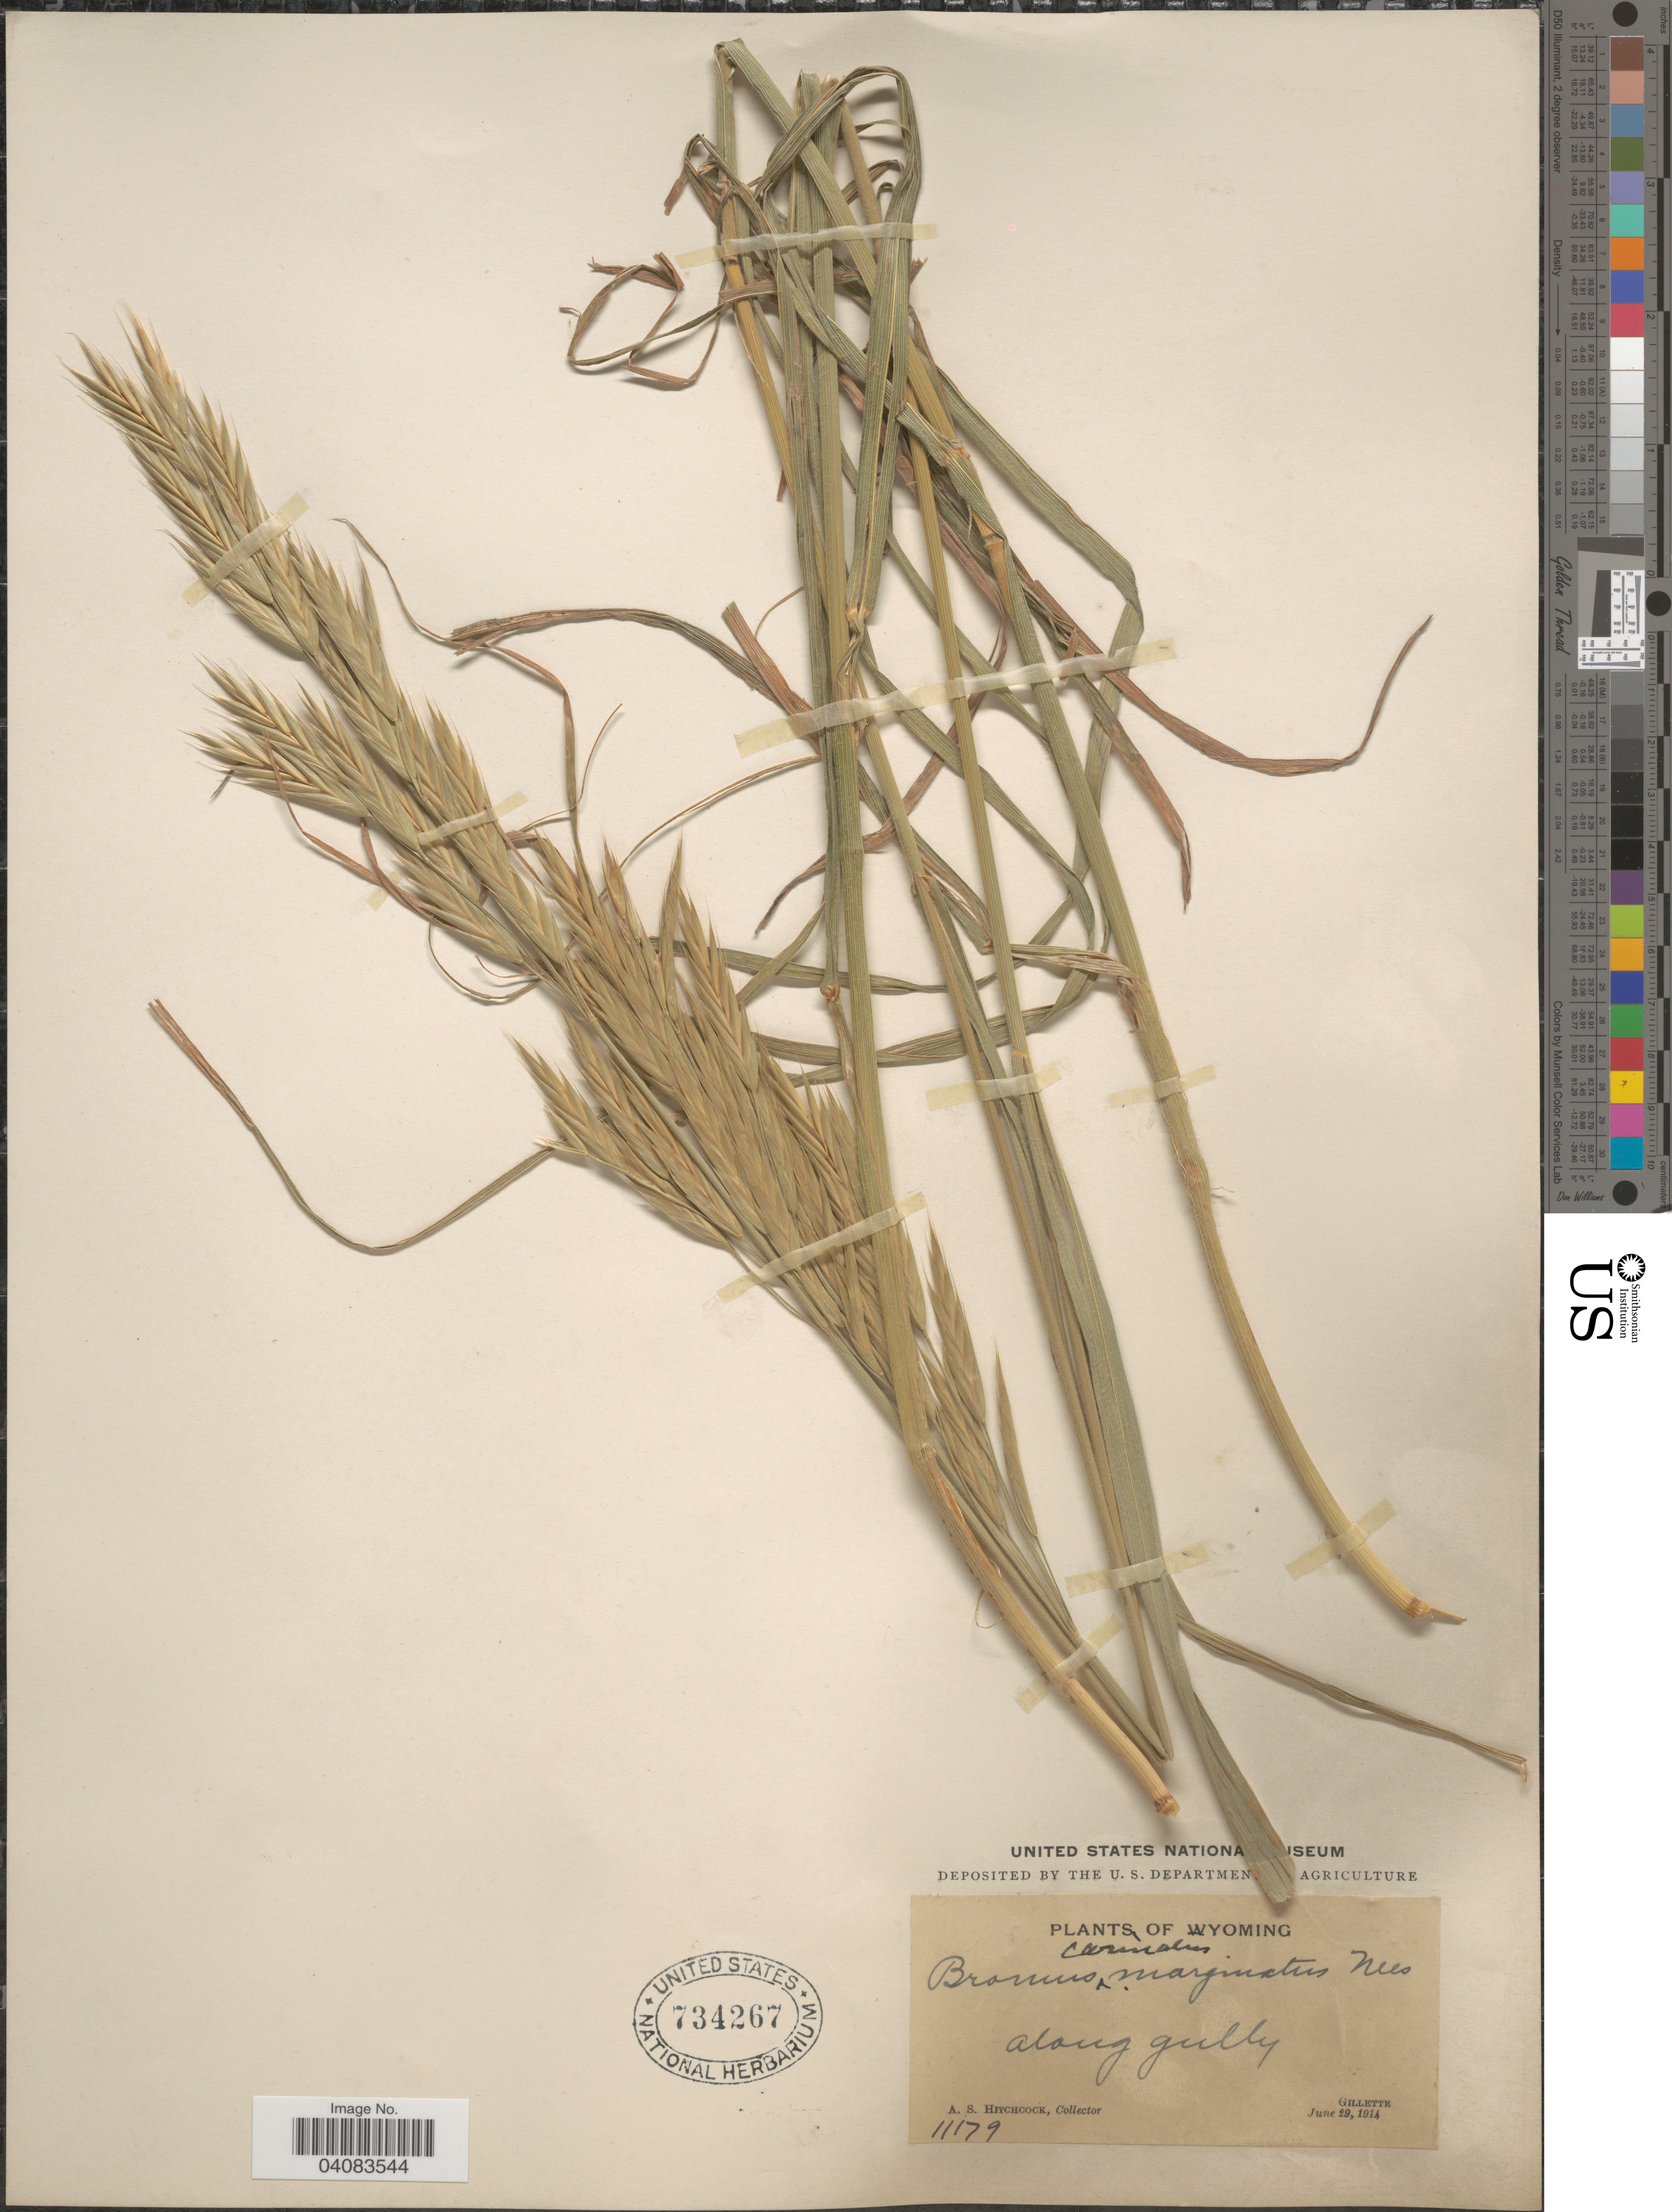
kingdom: Plantae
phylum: Tracheophyta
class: Liliopsida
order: Poales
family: Poaceae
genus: Bromus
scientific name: Bromus marginatus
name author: Nees ex Steud.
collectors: A. S. Hitchcock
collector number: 11179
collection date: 1914-06-29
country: United States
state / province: Wyoming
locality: Along gully. Gillette.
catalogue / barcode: US 734267